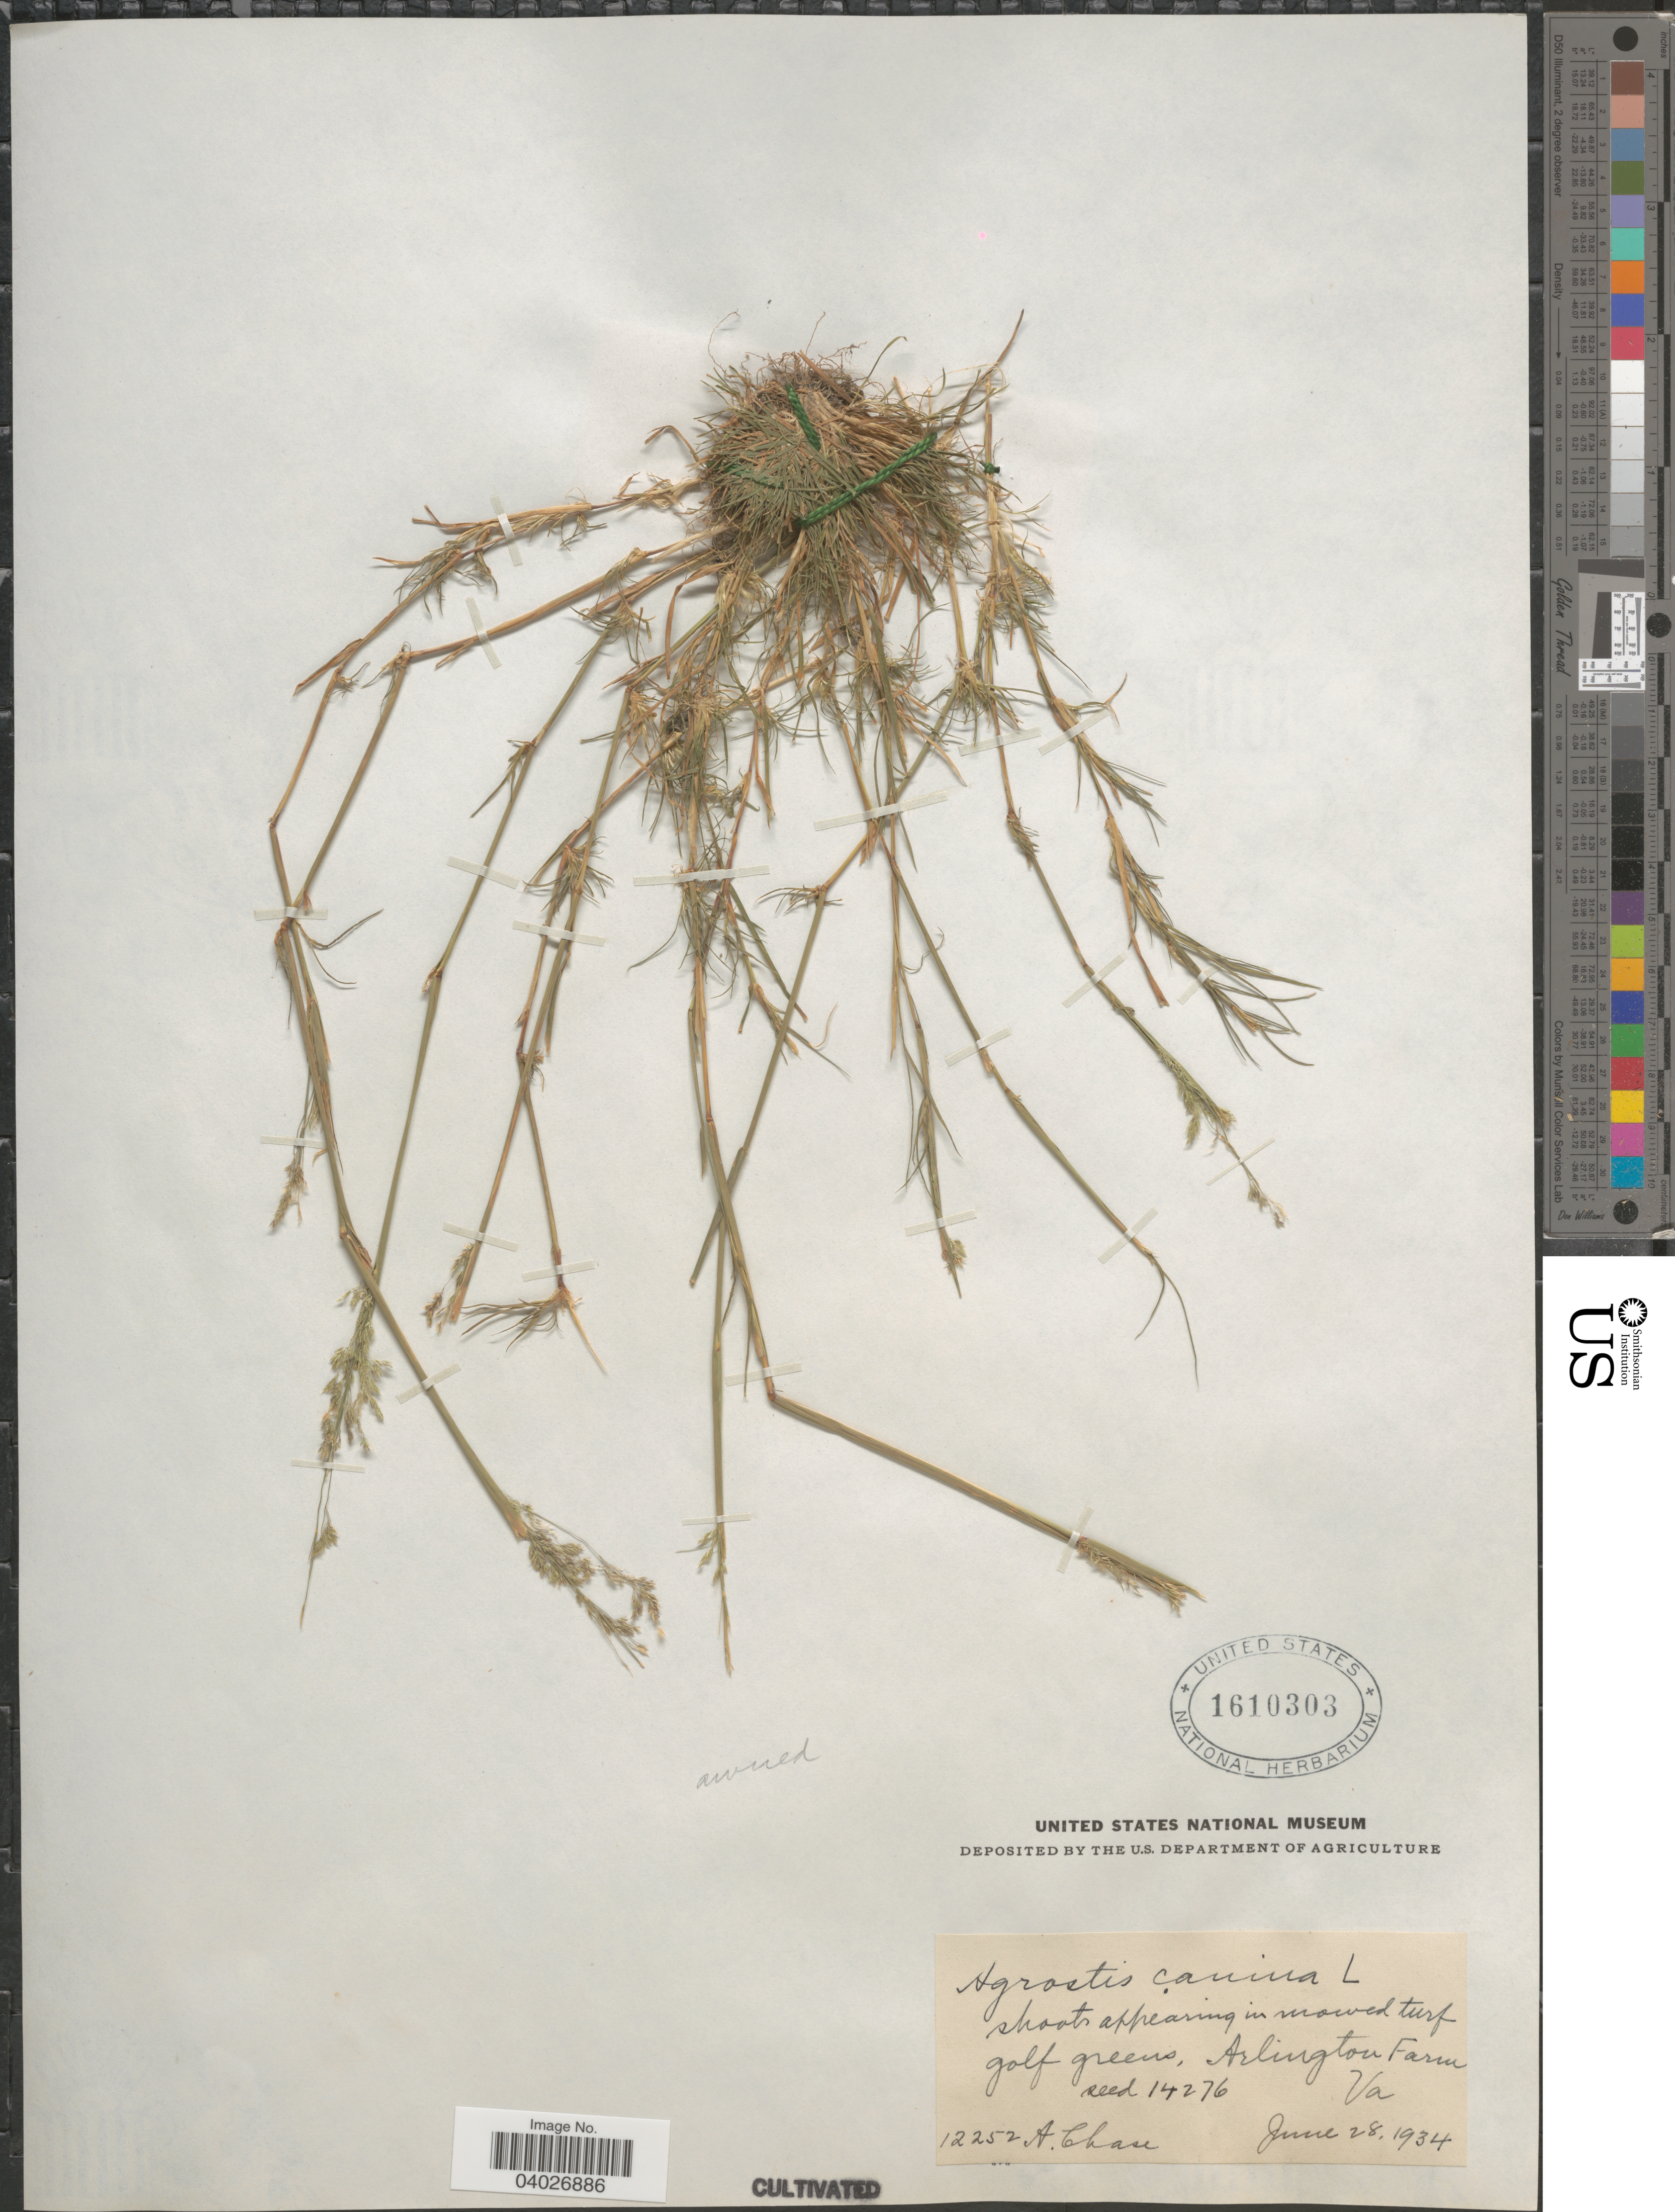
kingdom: Plantae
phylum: Tracheophyta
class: Liliopsida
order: Poales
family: Poaceae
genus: Agrostis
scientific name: Agrostis canina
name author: L.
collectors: A. Chase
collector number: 12252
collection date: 1934-06-28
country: United States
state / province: Virginia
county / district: Arlington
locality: Golf greens, Arlington Farm.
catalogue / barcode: US 1610303